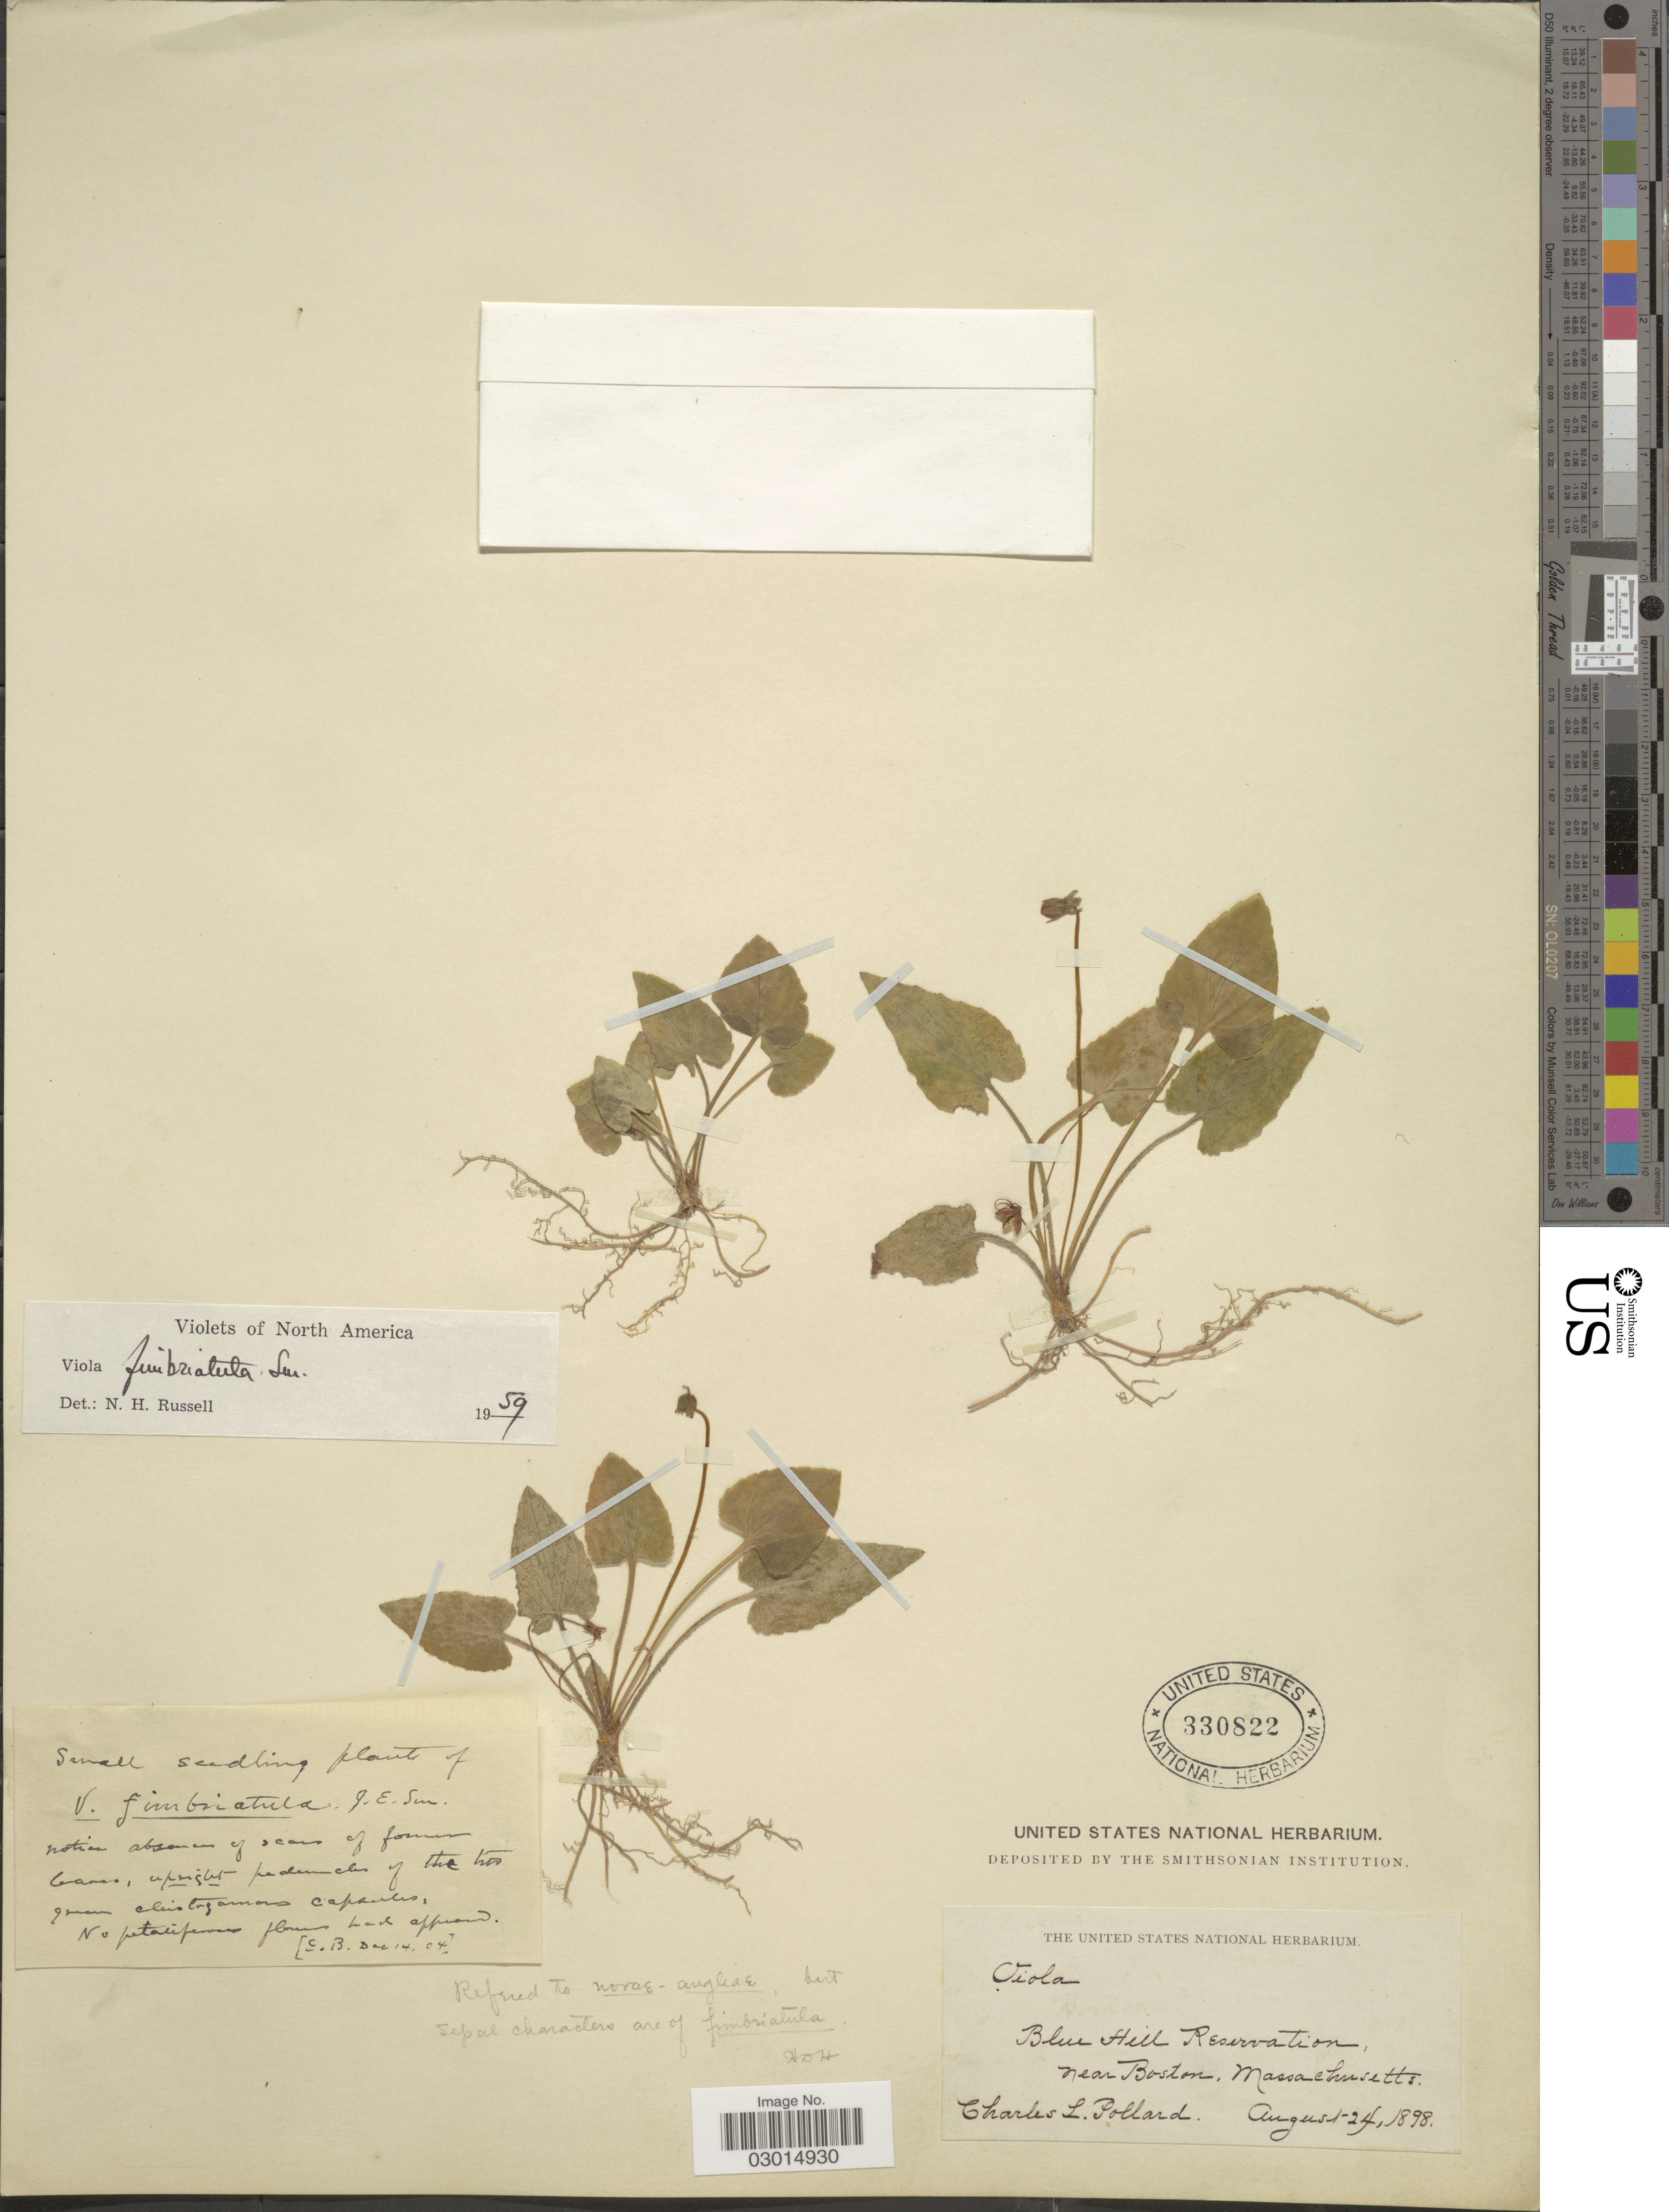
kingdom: Plantae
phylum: Tracheophyta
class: Magnoliopsida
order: Malpighiales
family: Violaceae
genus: Viola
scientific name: Viola fimbriatula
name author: Small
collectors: C. L. Pollard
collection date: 1898-08-24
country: United States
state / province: Massachusetts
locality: Blue Hill Reservation, near Boston.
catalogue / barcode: US 330822